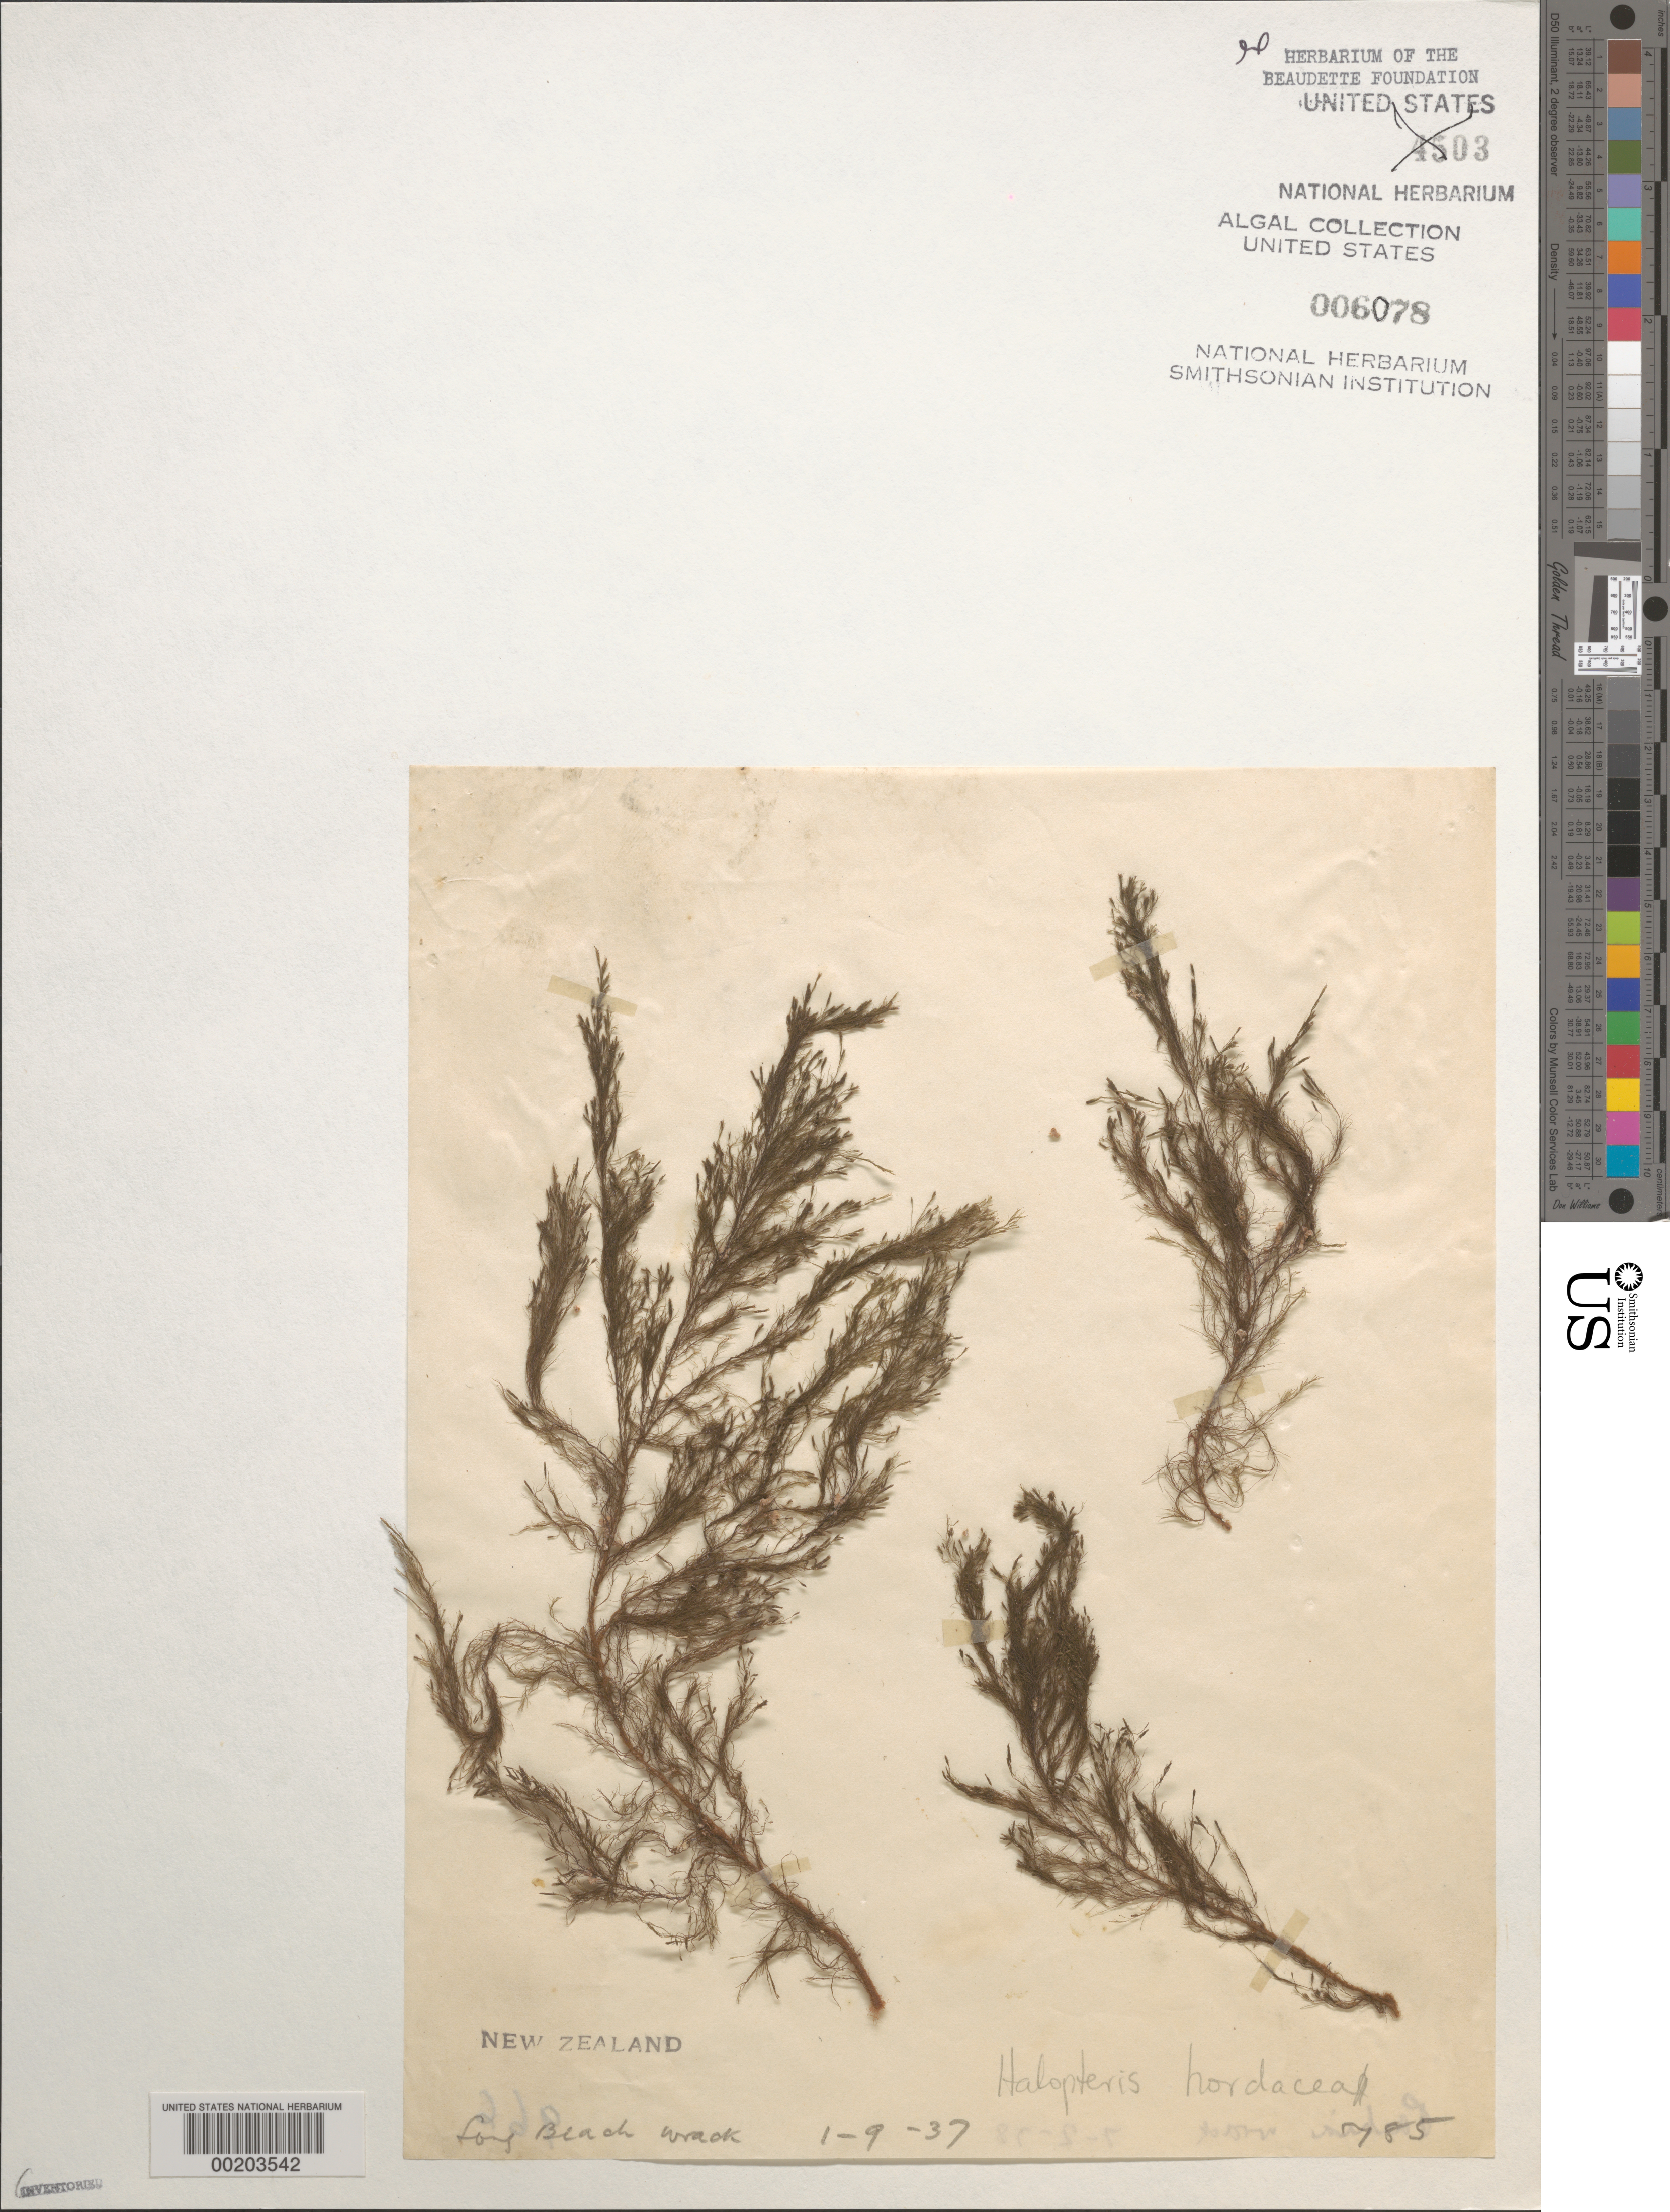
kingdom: Chromista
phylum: Ochrophyta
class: Phaeophyceae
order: Sphacelariales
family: Stypocaulaceae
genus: Halopteris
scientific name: Halopteris hordacea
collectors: V. Lindauer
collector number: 785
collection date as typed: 01 Sep 1937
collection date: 1937-09-01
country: New Zealand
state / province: Northland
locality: Long beach, bay of islands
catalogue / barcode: US 6078